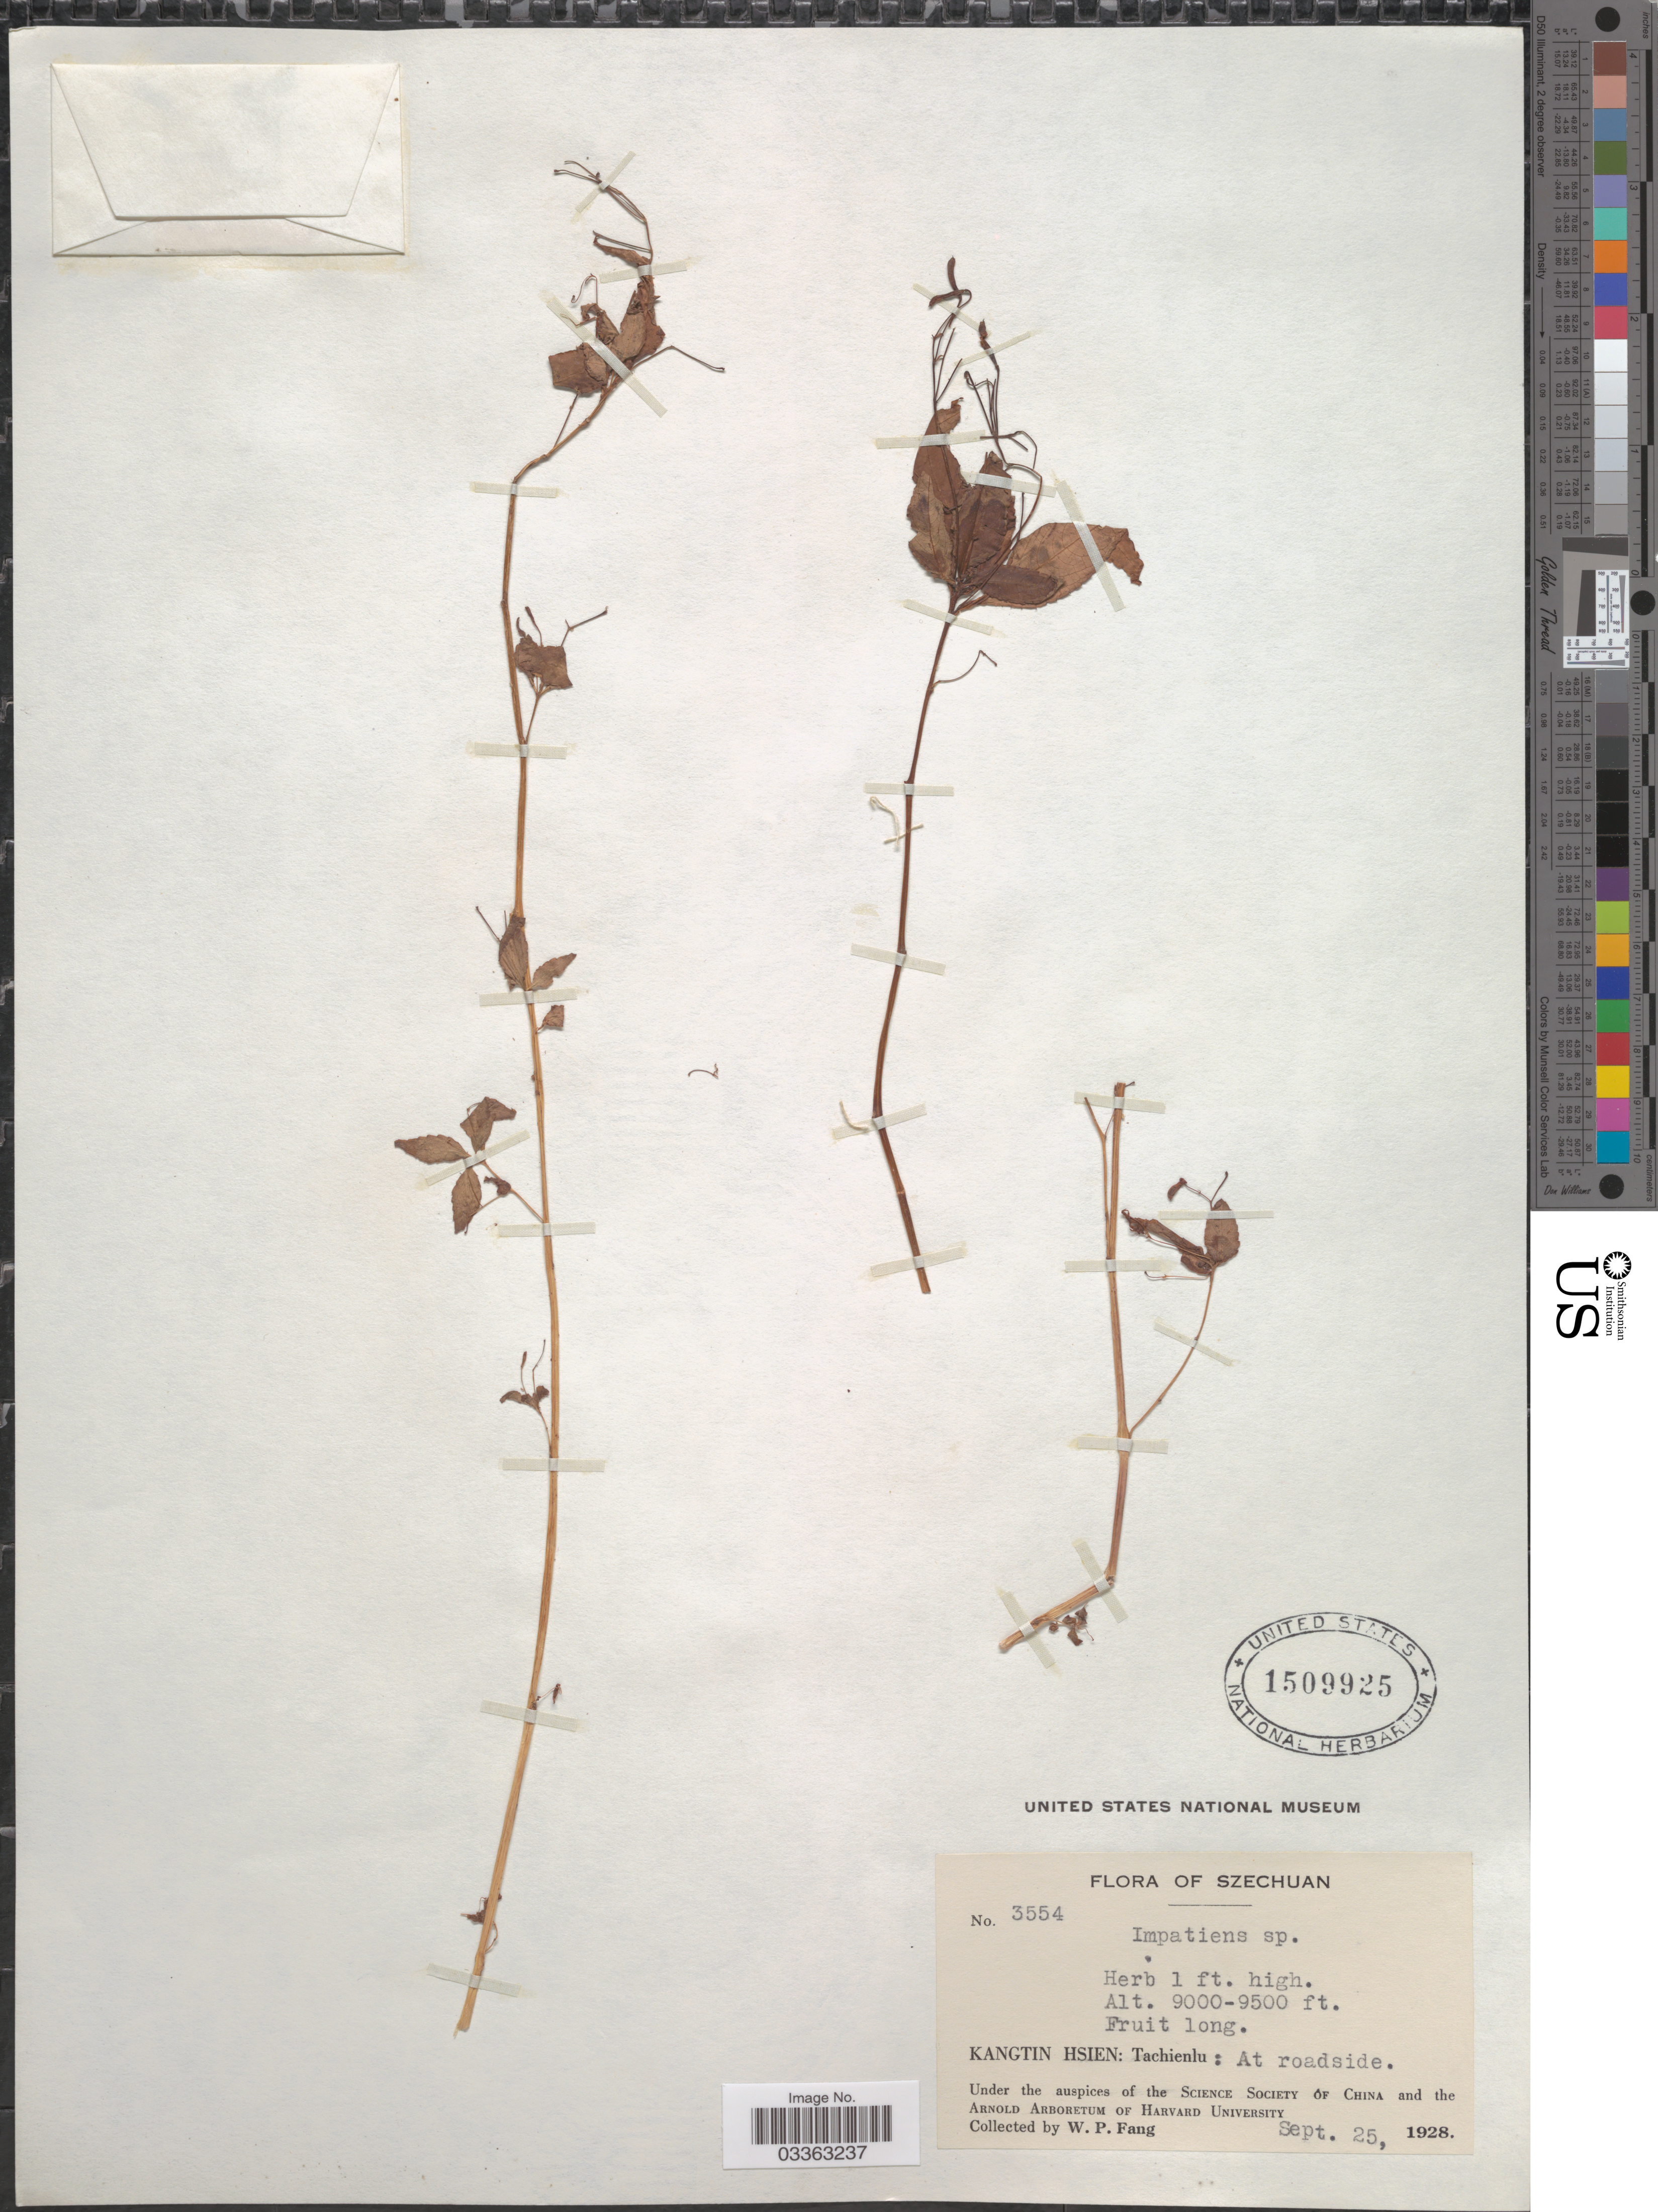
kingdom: Plantae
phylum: Tracheophyta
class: Magnoliopsida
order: Ericales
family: Balsaminaceae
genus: Impatiens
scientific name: Impatiens sp.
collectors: W. P. Fang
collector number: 3554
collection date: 1928-09-25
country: China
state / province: Sichuan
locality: Szechuan. Kangtin Hsien: Tachienlu.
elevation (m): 2743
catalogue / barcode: US 1509925